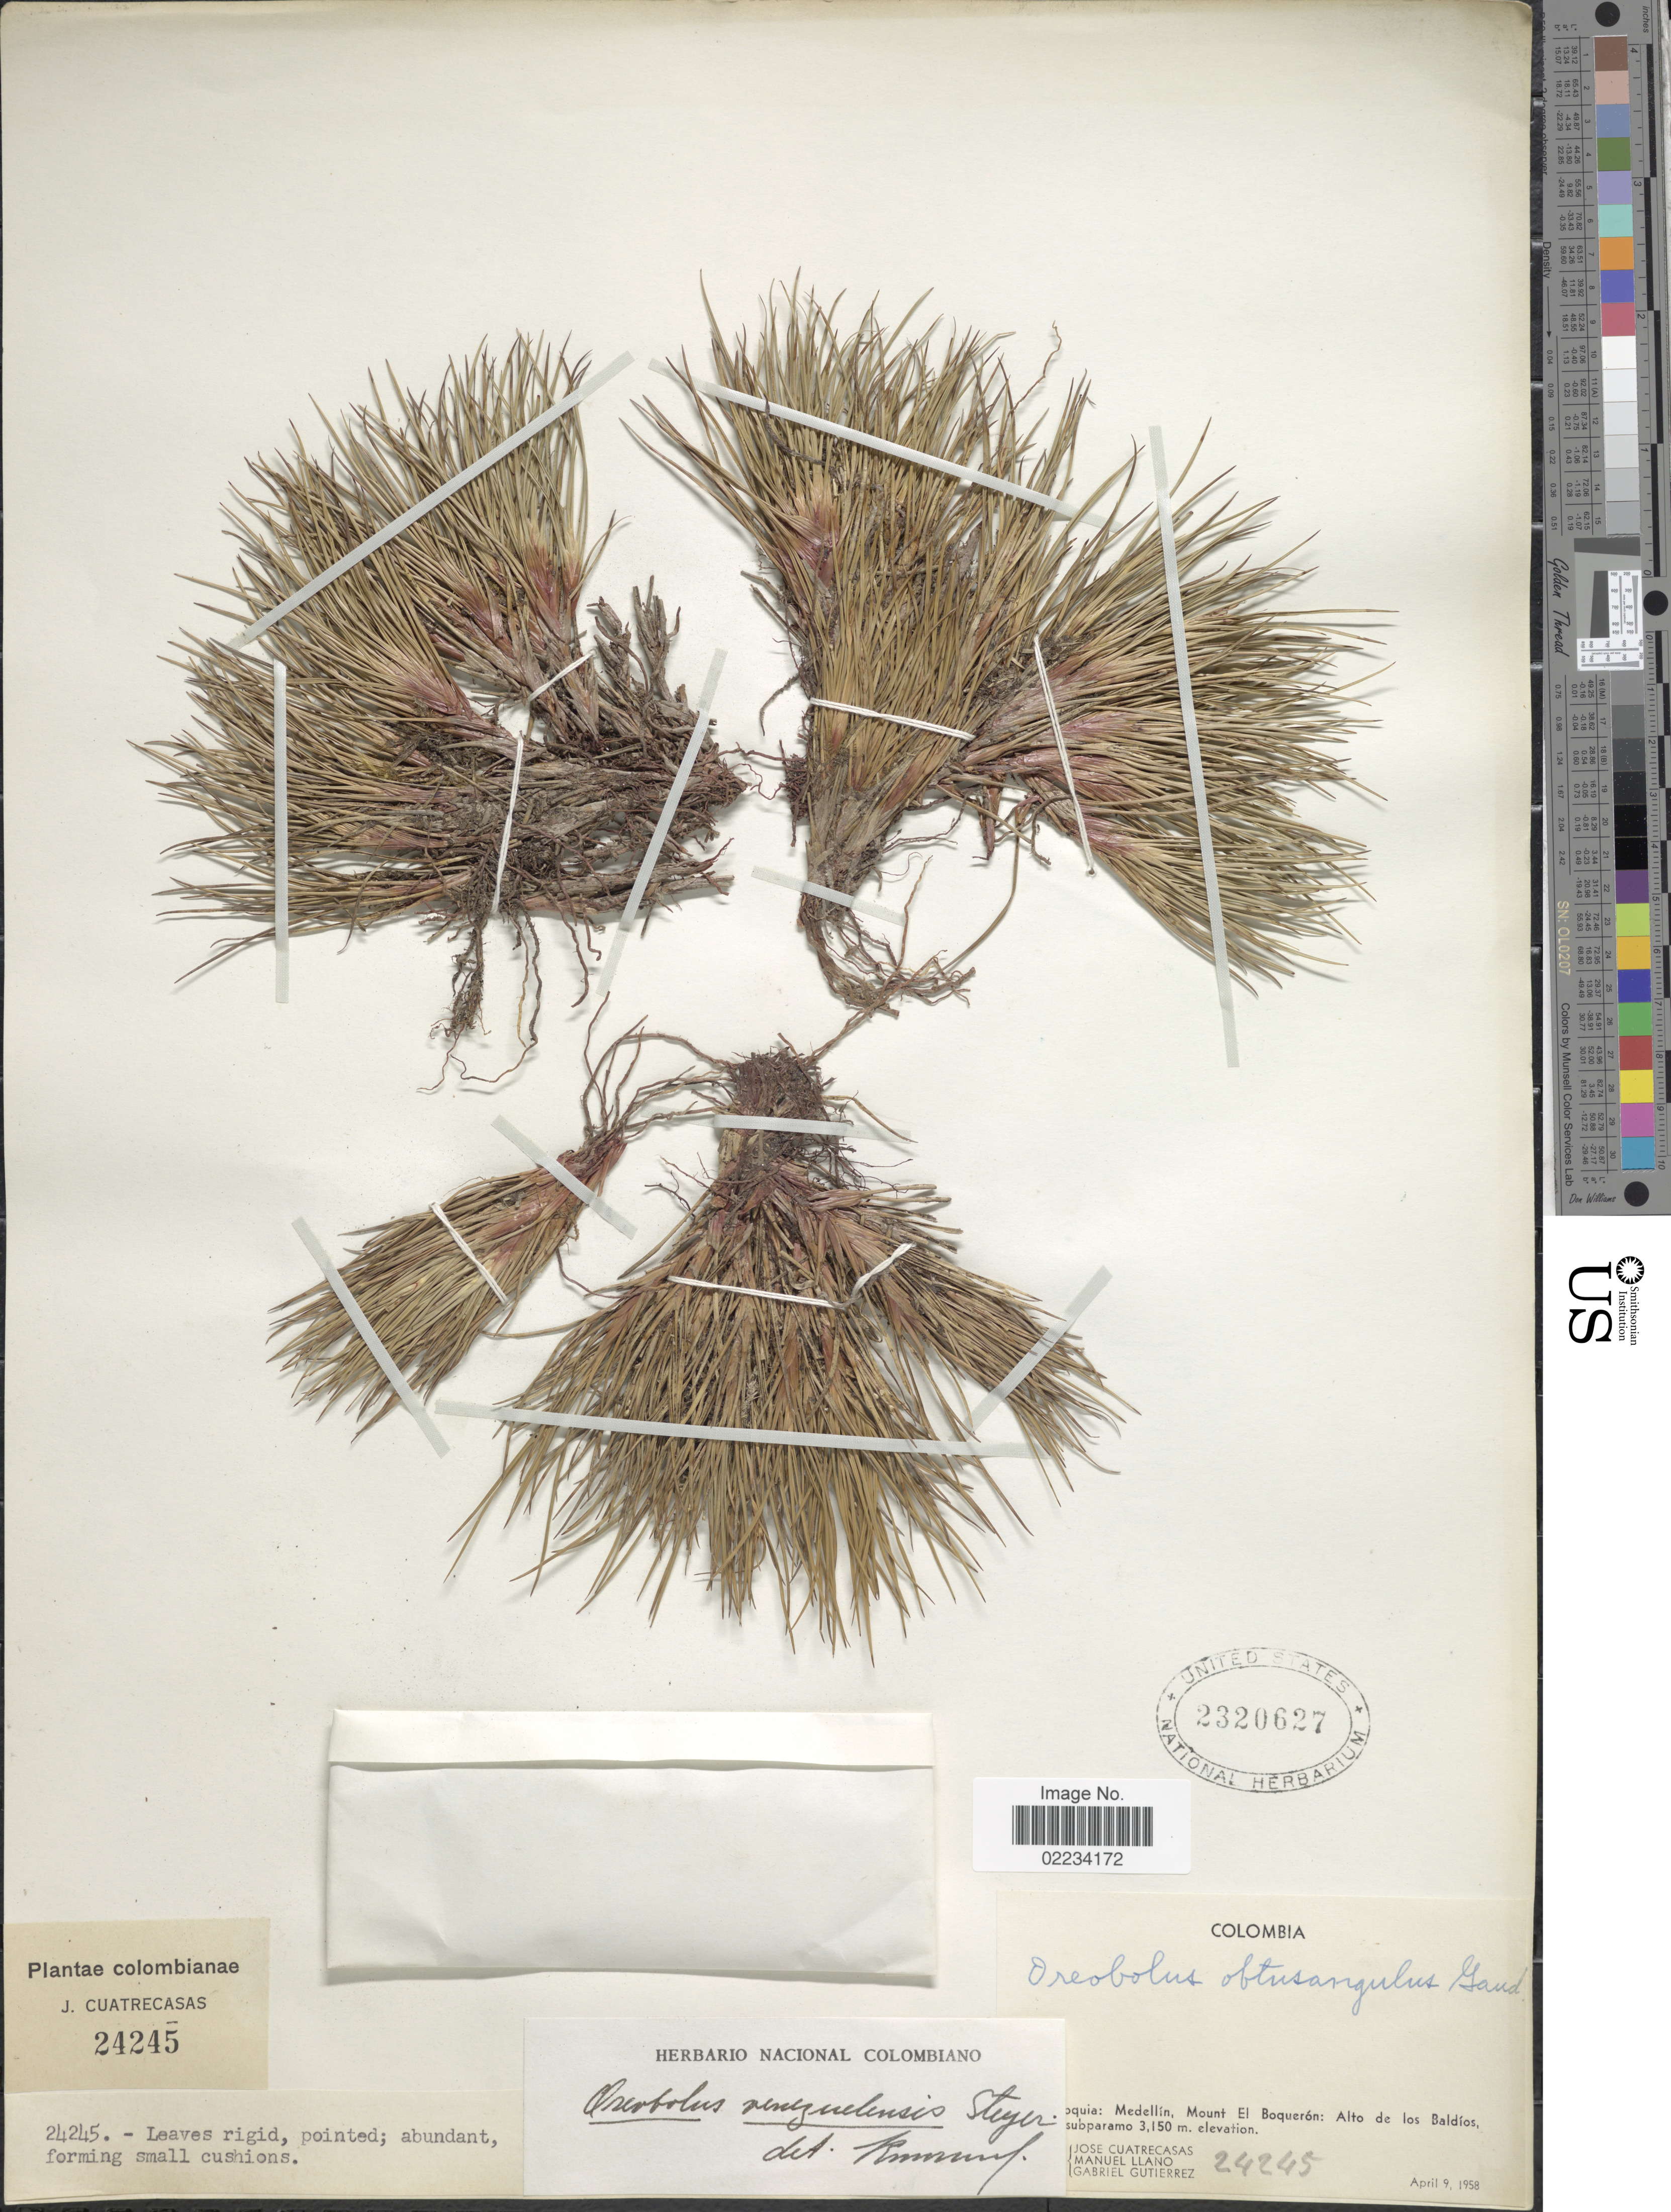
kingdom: Plantae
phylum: Tracheophyta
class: Liliopsida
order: Poales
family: Cyperaceae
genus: Oreobolus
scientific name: Oreobolus venezuelensis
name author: Steyerm.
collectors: J. Cuatrecasas, M. Llano & G. Gutierrez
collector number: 24245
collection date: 1958-04-09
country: Colombia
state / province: Antioquia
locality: Medellín, Mount El Boquerón: Alto de los Baldíos subparamo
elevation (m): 3150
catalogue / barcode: US 2320627